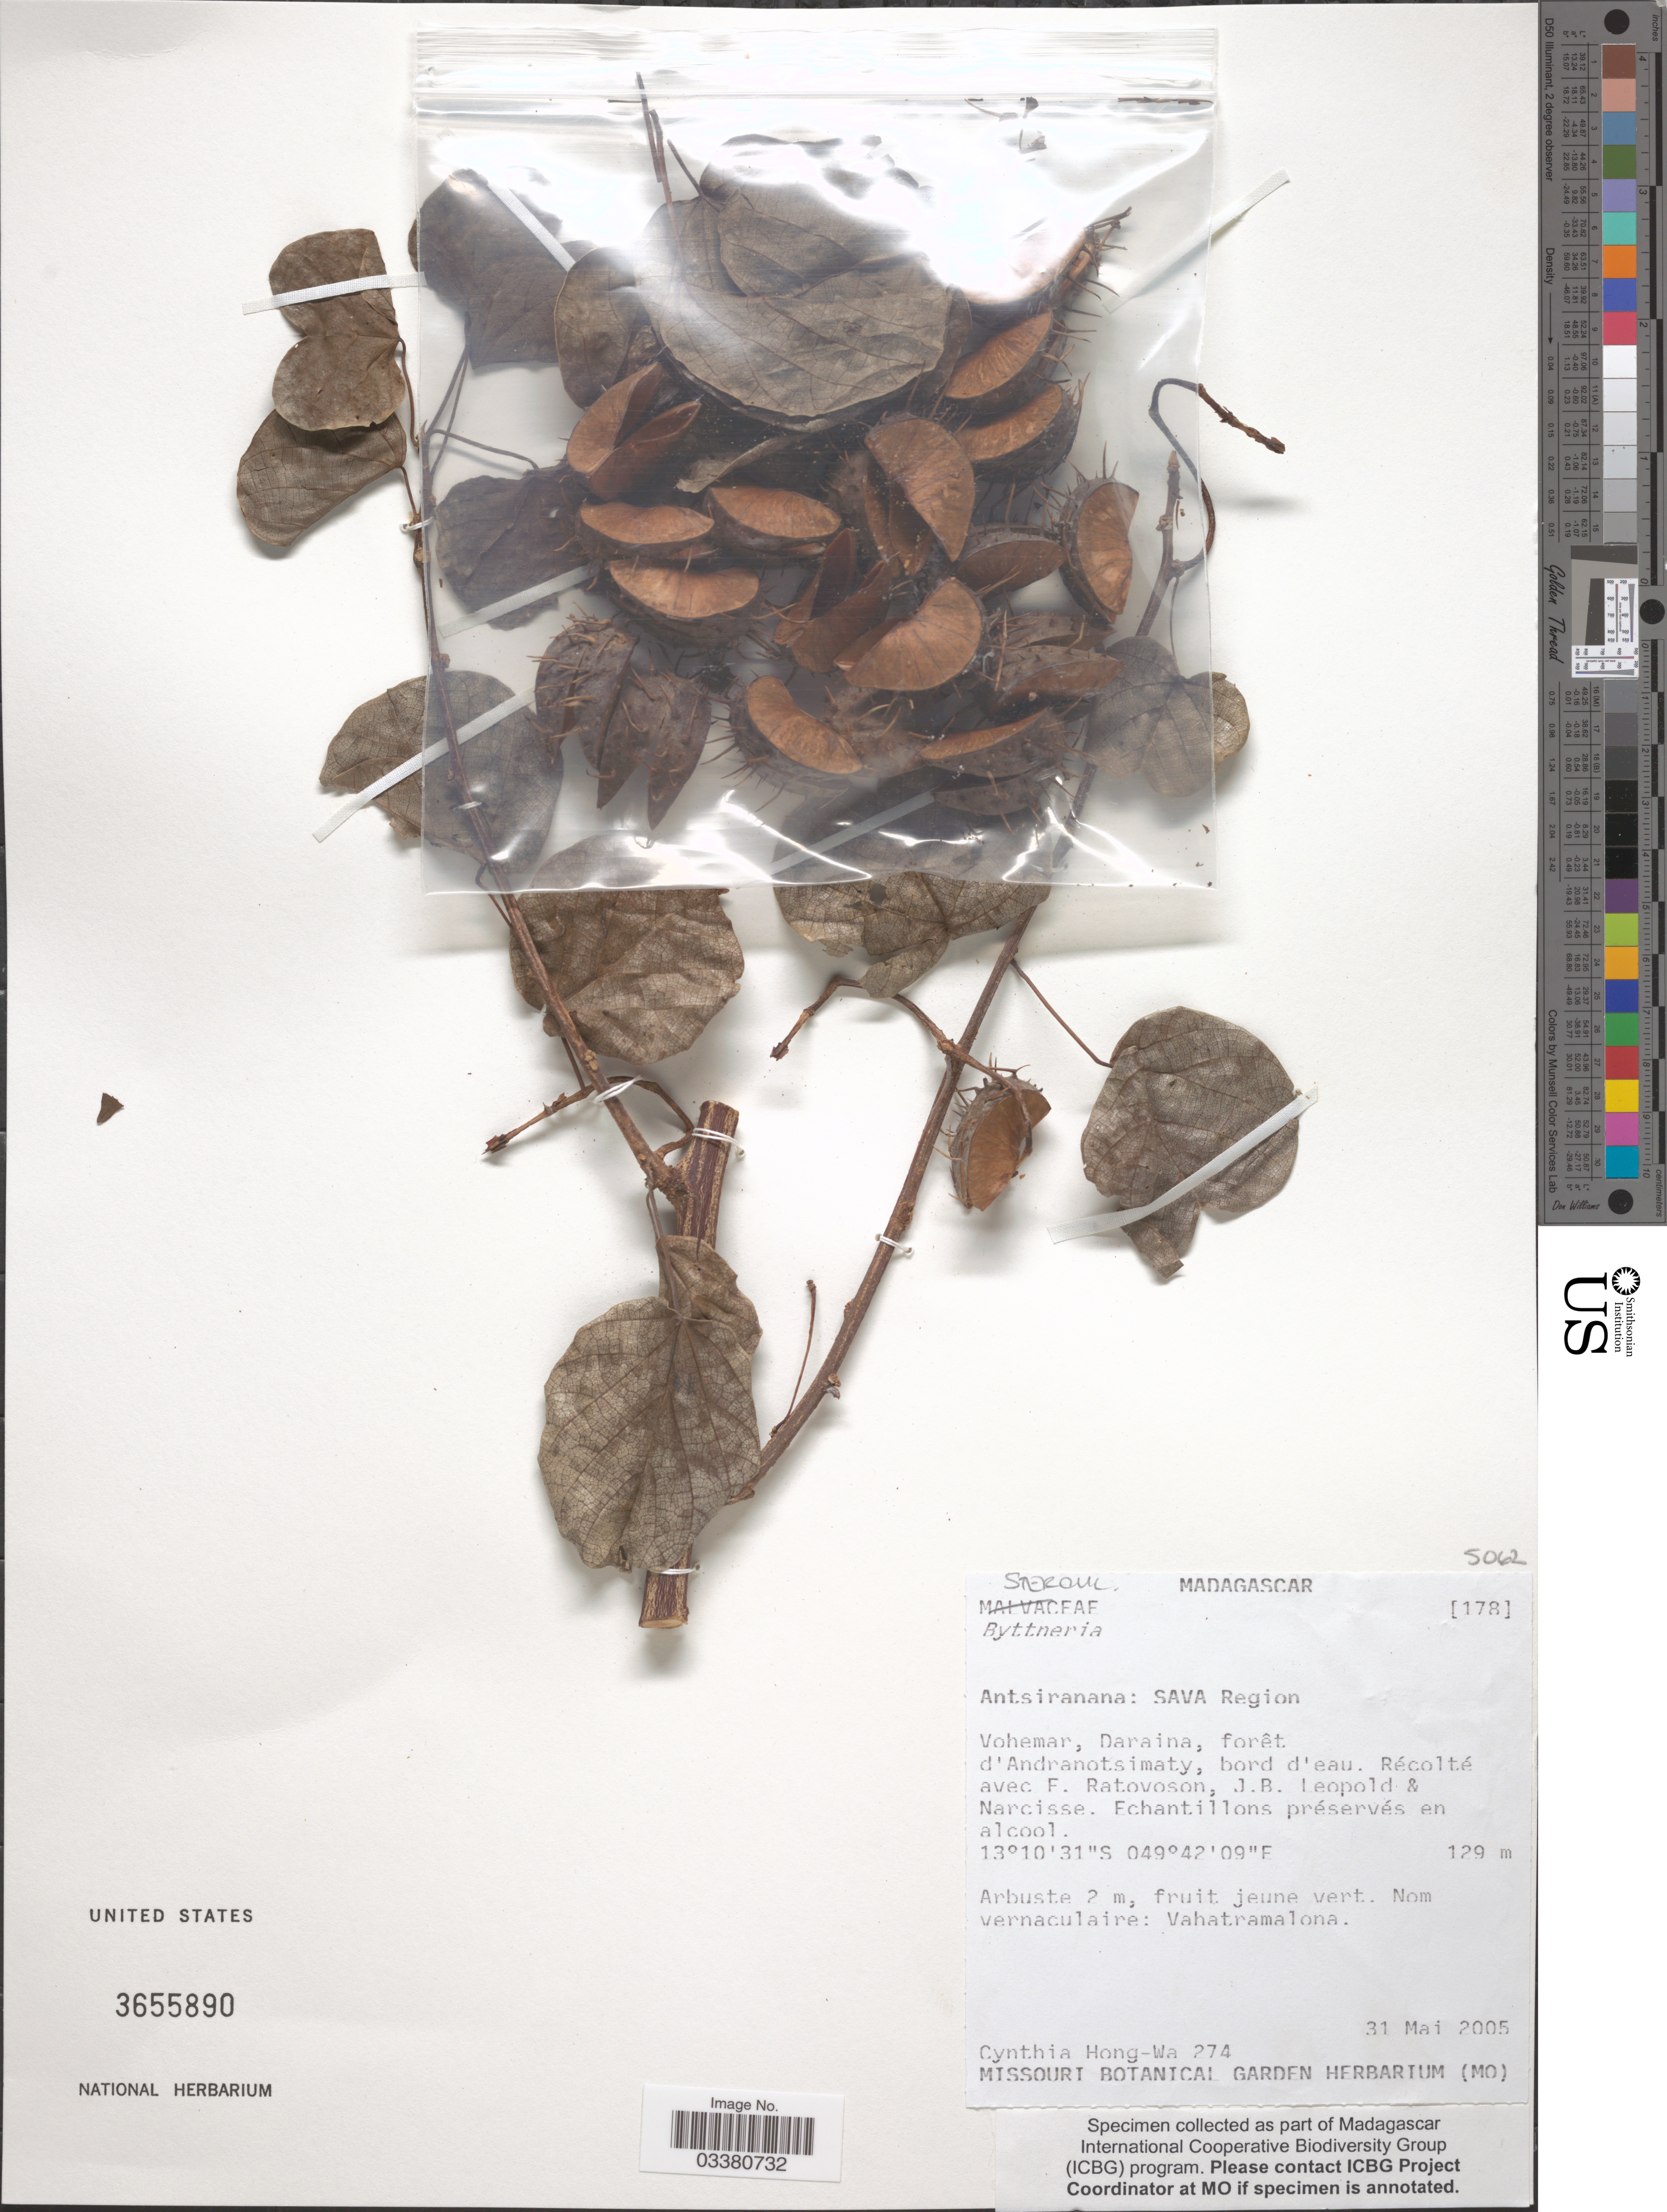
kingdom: Plantae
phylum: Tracheophyta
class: Magnoliopsida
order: Malvales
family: Malvaceae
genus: Byttneria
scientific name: Byttneria sp.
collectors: C. Hong-Wa, F. Ratovoson, J. B. Leopold & Narcisse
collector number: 274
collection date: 2005-05-31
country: Madagascar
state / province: Sava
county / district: Vohémar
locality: SAVA Region. Vohemar, Daraina, forêt d'Andranotsimaty, bord d'eau.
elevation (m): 129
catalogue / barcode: US 3655890